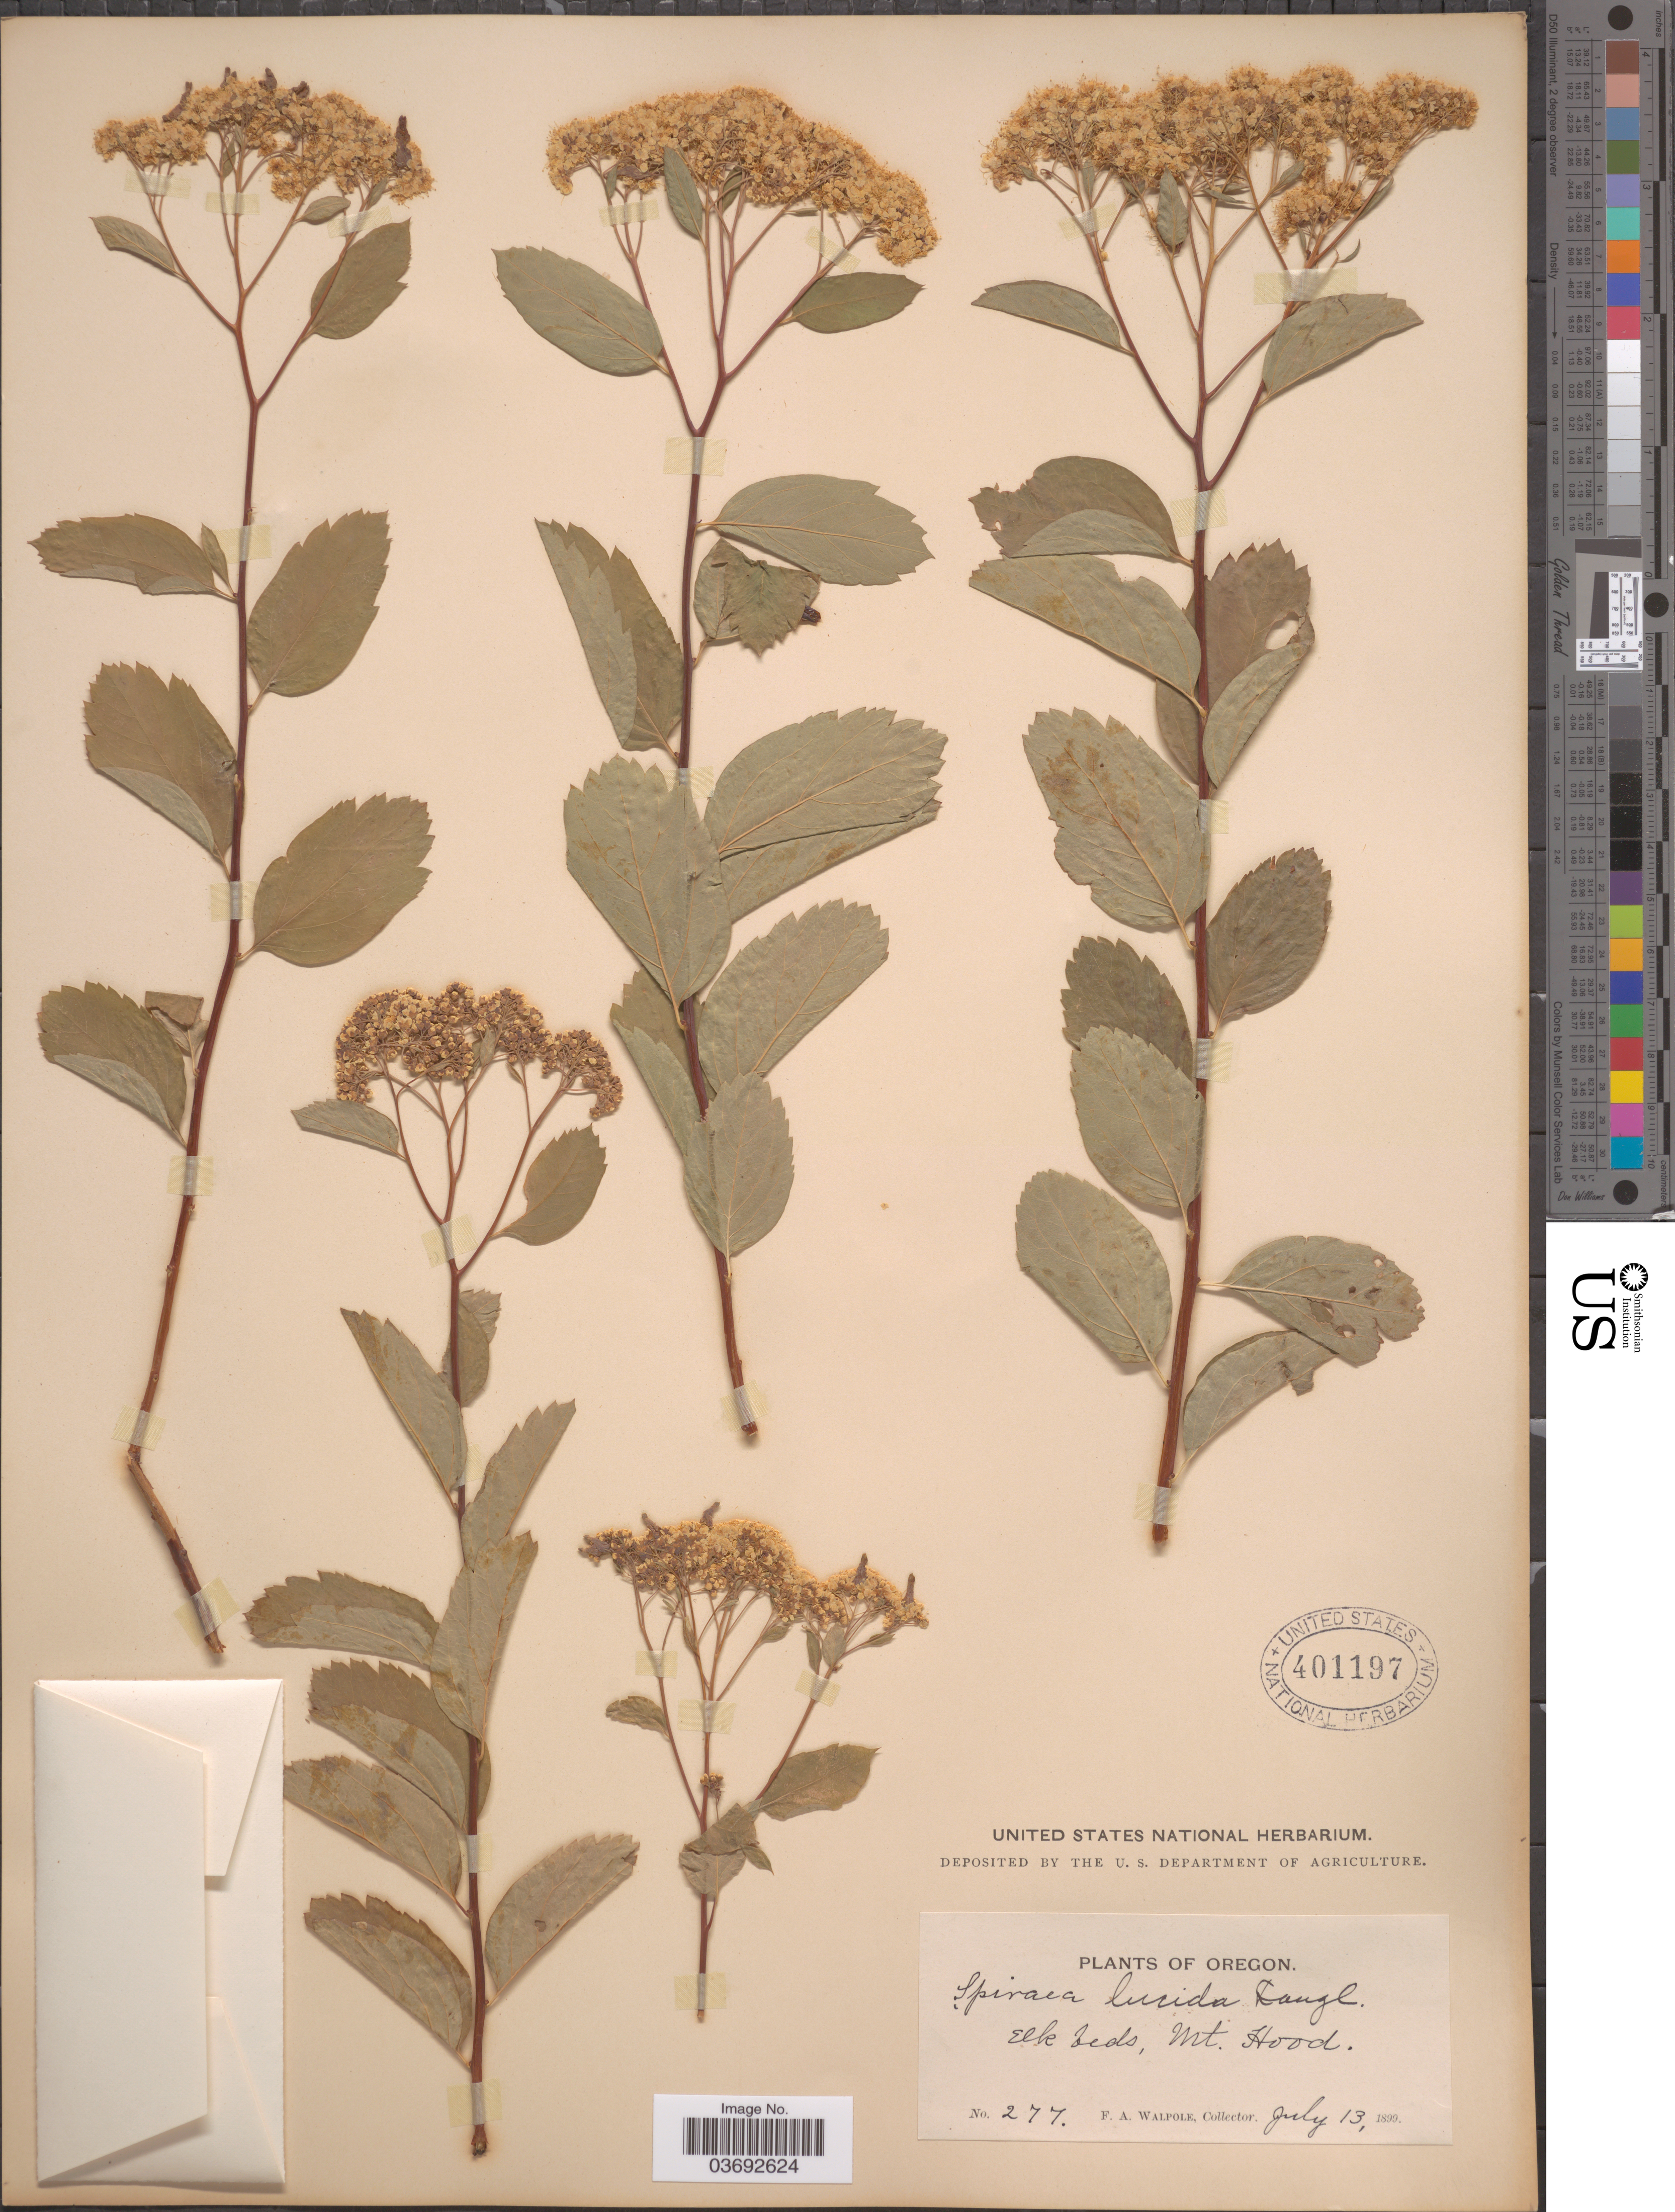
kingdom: Plantae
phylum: Tracheophyta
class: Magnoliopsida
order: Rosales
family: Rosaceae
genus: Spiraea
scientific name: Spiraea lucida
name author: Douglas ex Greene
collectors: F. Walpole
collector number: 277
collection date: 1899-07-13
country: United States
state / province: Oregon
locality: Elk beds, Mt. Hood.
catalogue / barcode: US 401197